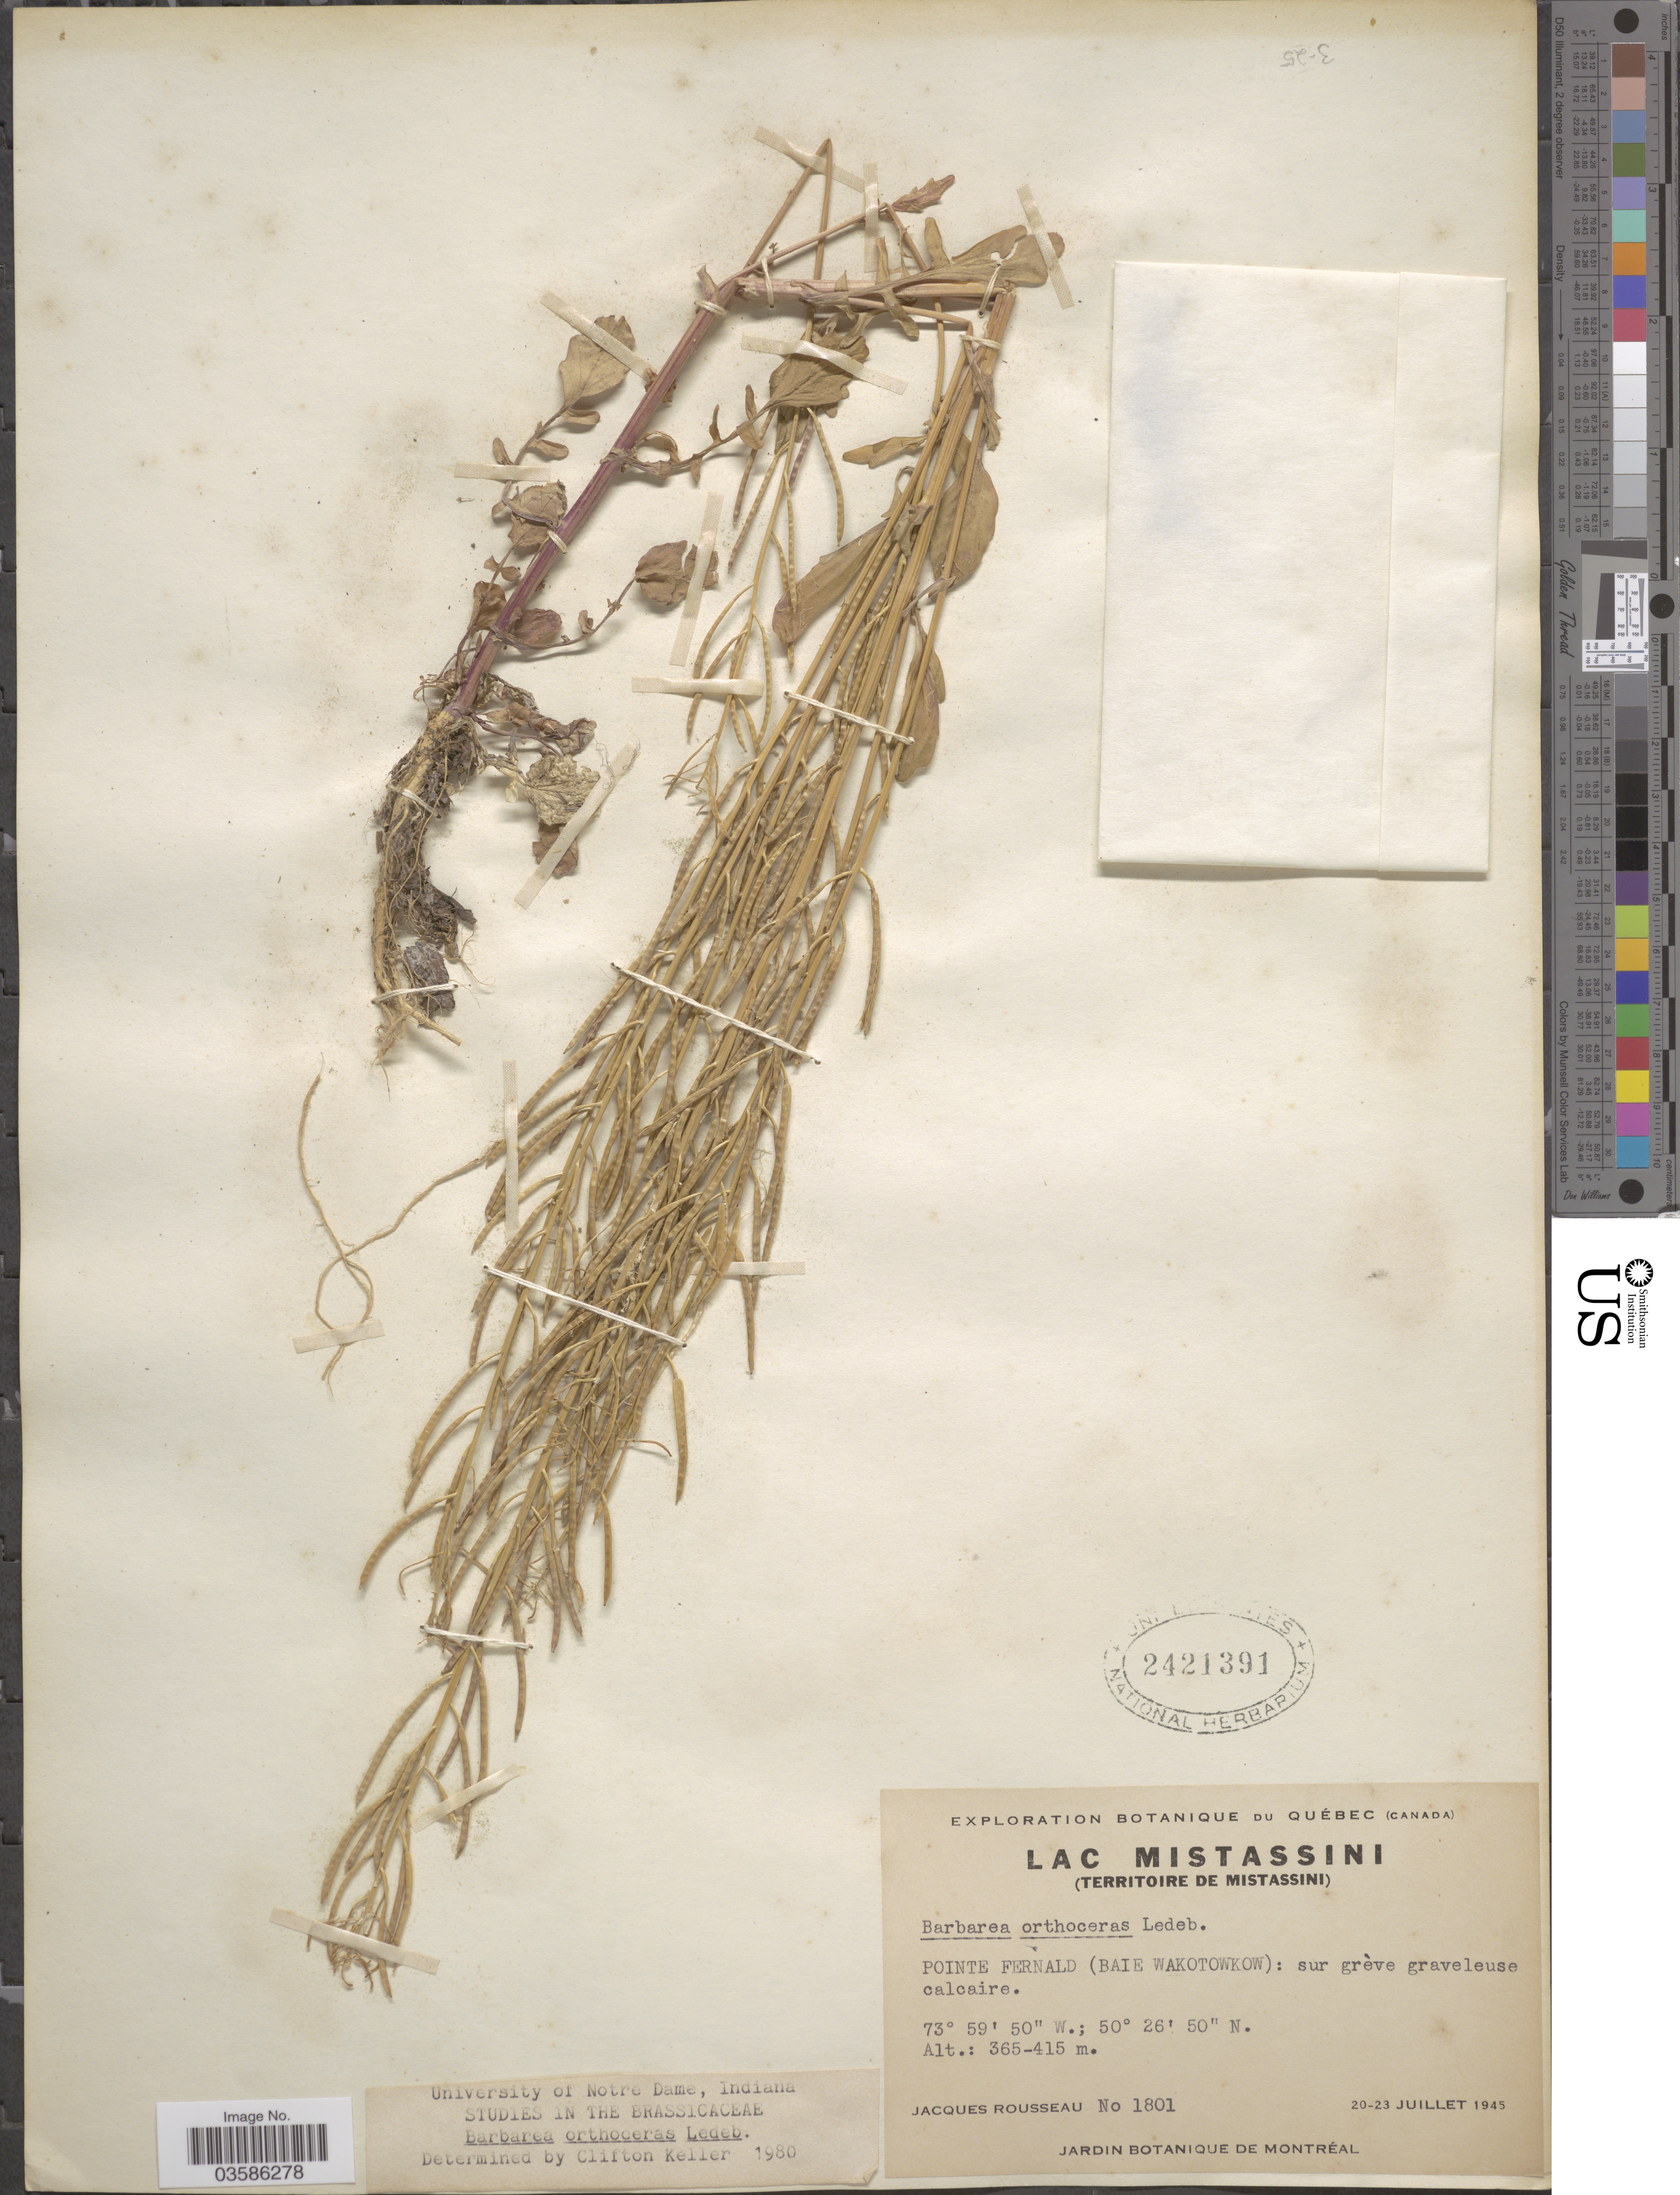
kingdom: Plantae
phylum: Tracheophyta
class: Magnoliopsida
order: Brassicales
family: Brassicaceae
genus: Barbarea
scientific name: Barbarea orthoceras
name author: Ledeb.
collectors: J. Rousseau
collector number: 1801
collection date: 1945-07-20/1945-07-23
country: Canada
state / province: Quebec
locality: Lac Mistassini (Territoire de Mistassini). Pointe Fernald (Baie Wakotowkow).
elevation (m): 365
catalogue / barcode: US 2421391